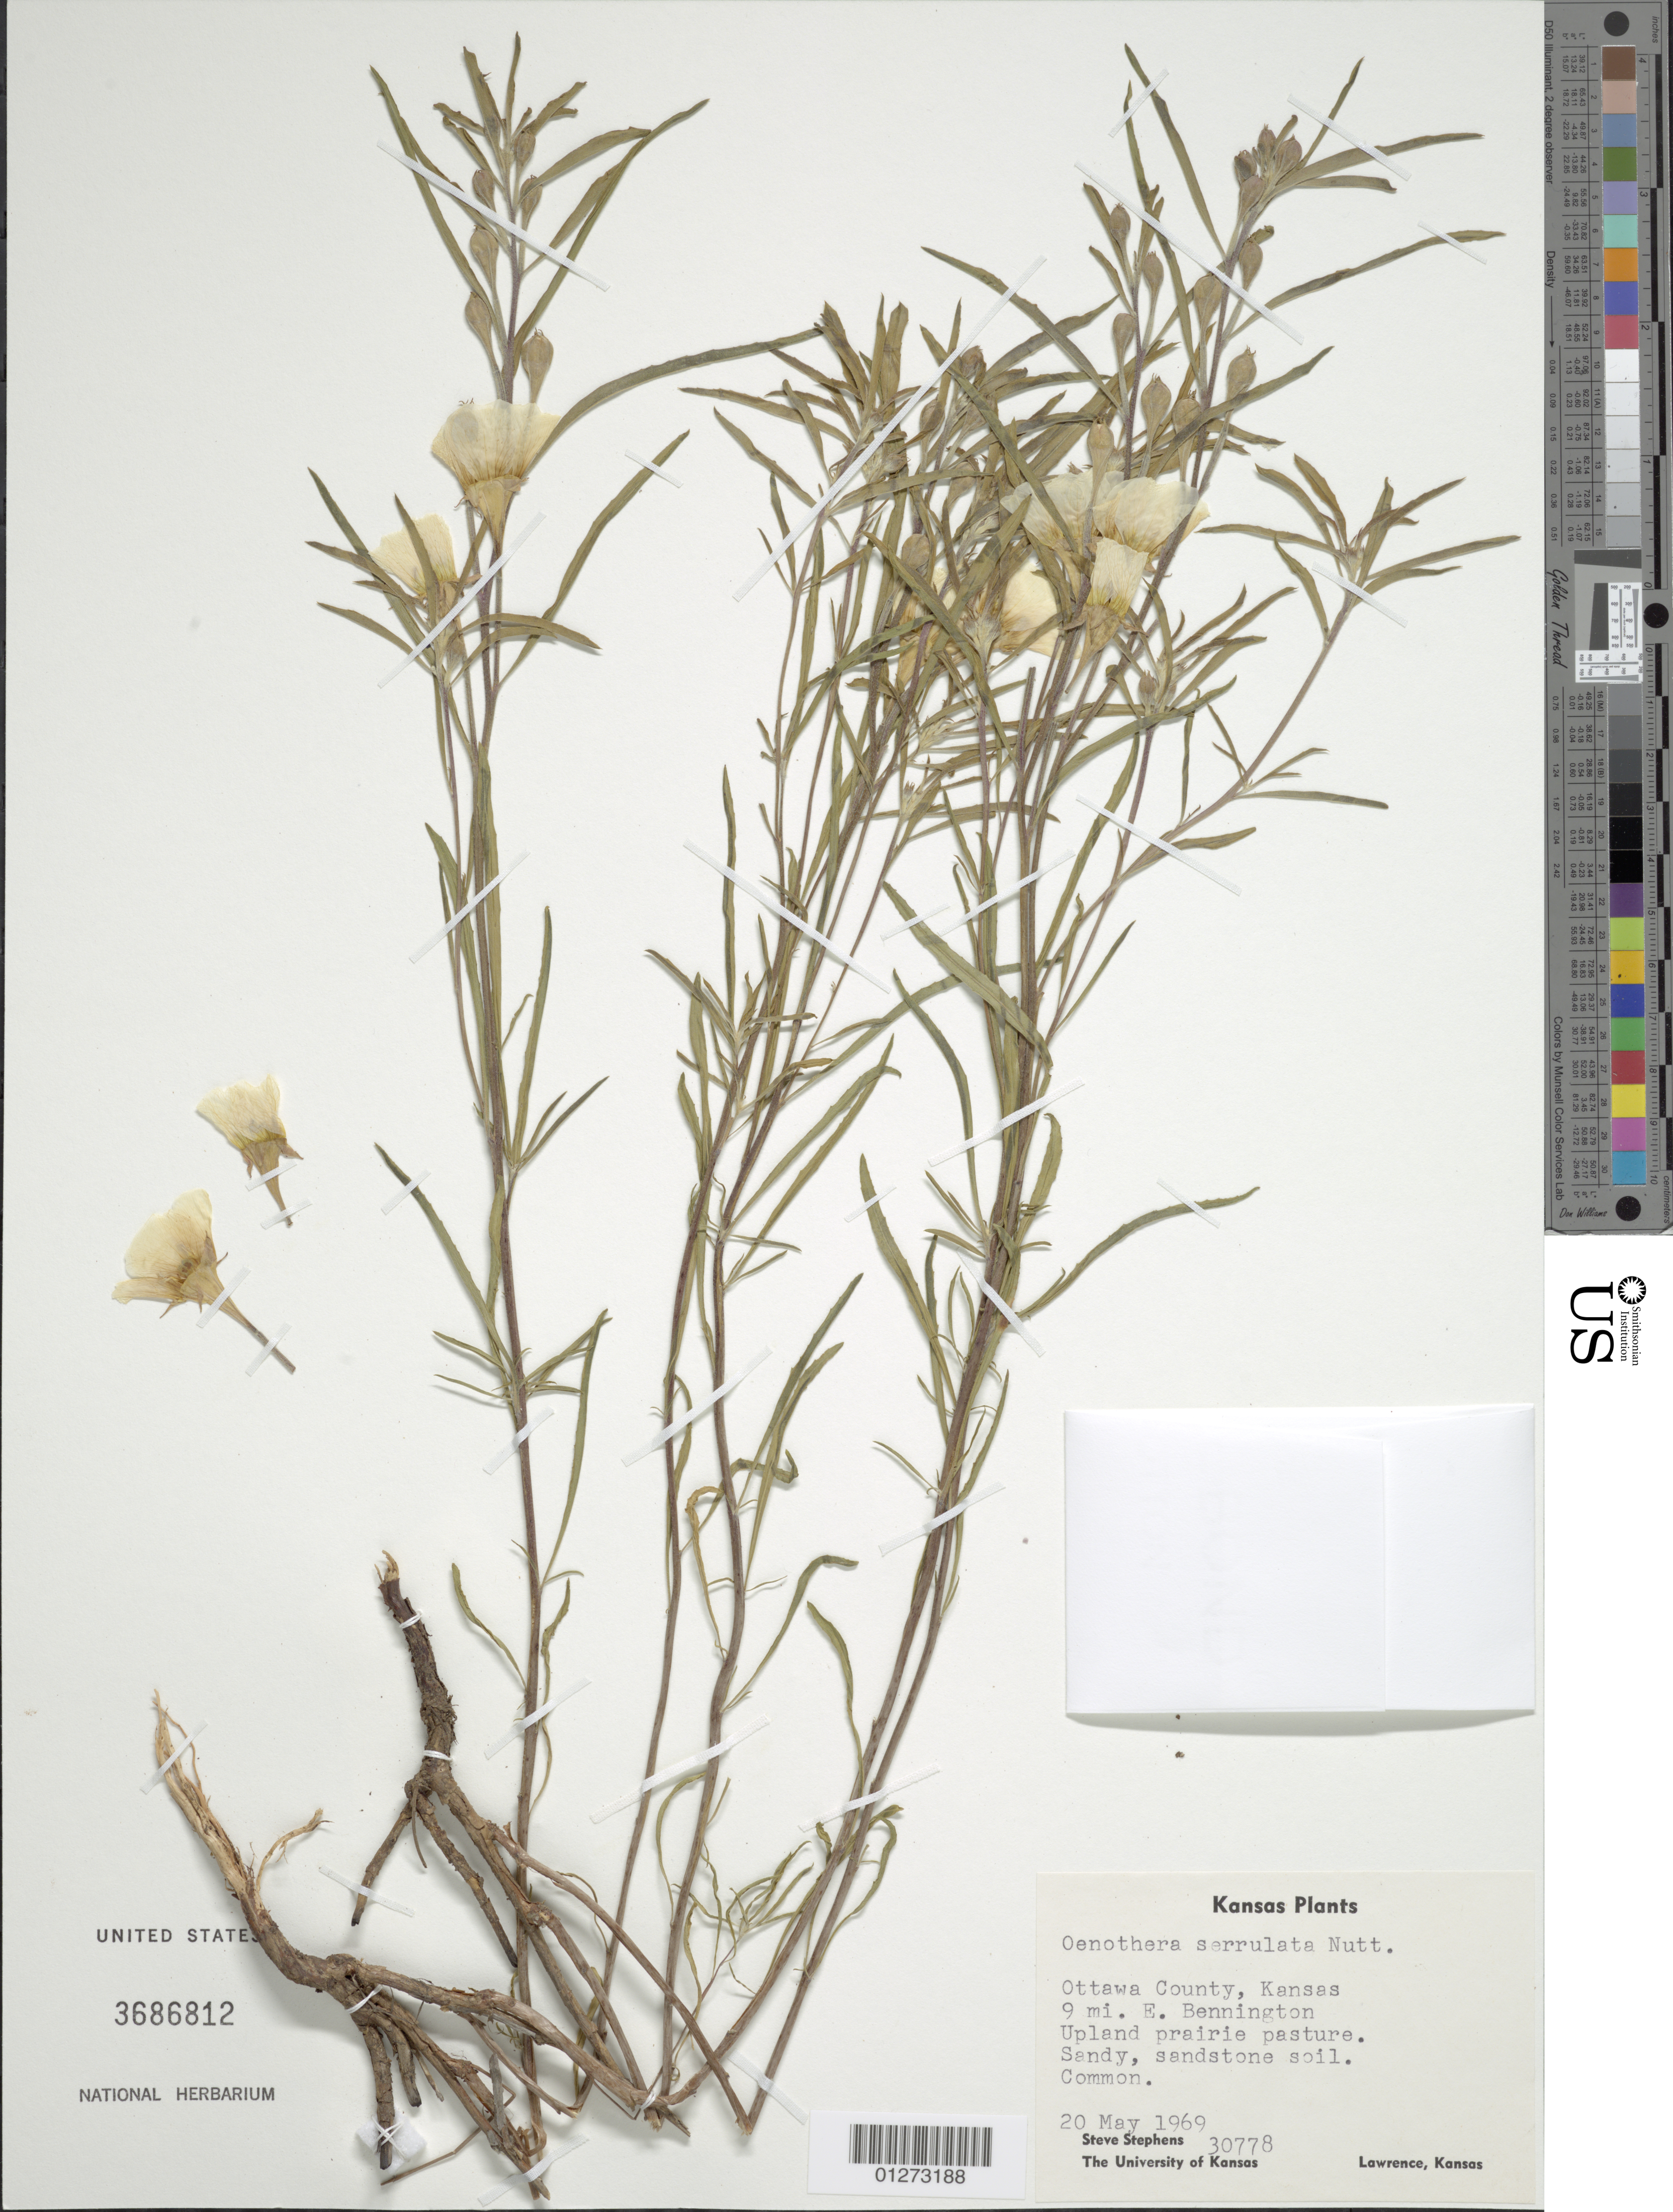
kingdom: Plantae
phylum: Tracheophyta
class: Magnoliopsida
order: Myrtales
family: Onagraceae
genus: Oenothera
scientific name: Oenothera serrulata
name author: Nutt.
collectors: S. Stephens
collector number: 30778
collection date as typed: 20 May 1969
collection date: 1969-05-20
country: United States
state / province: Kansas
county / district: Ottawa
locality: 9 mi E Bennington.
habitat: Upland prairie pasture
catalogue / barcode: US 3686812